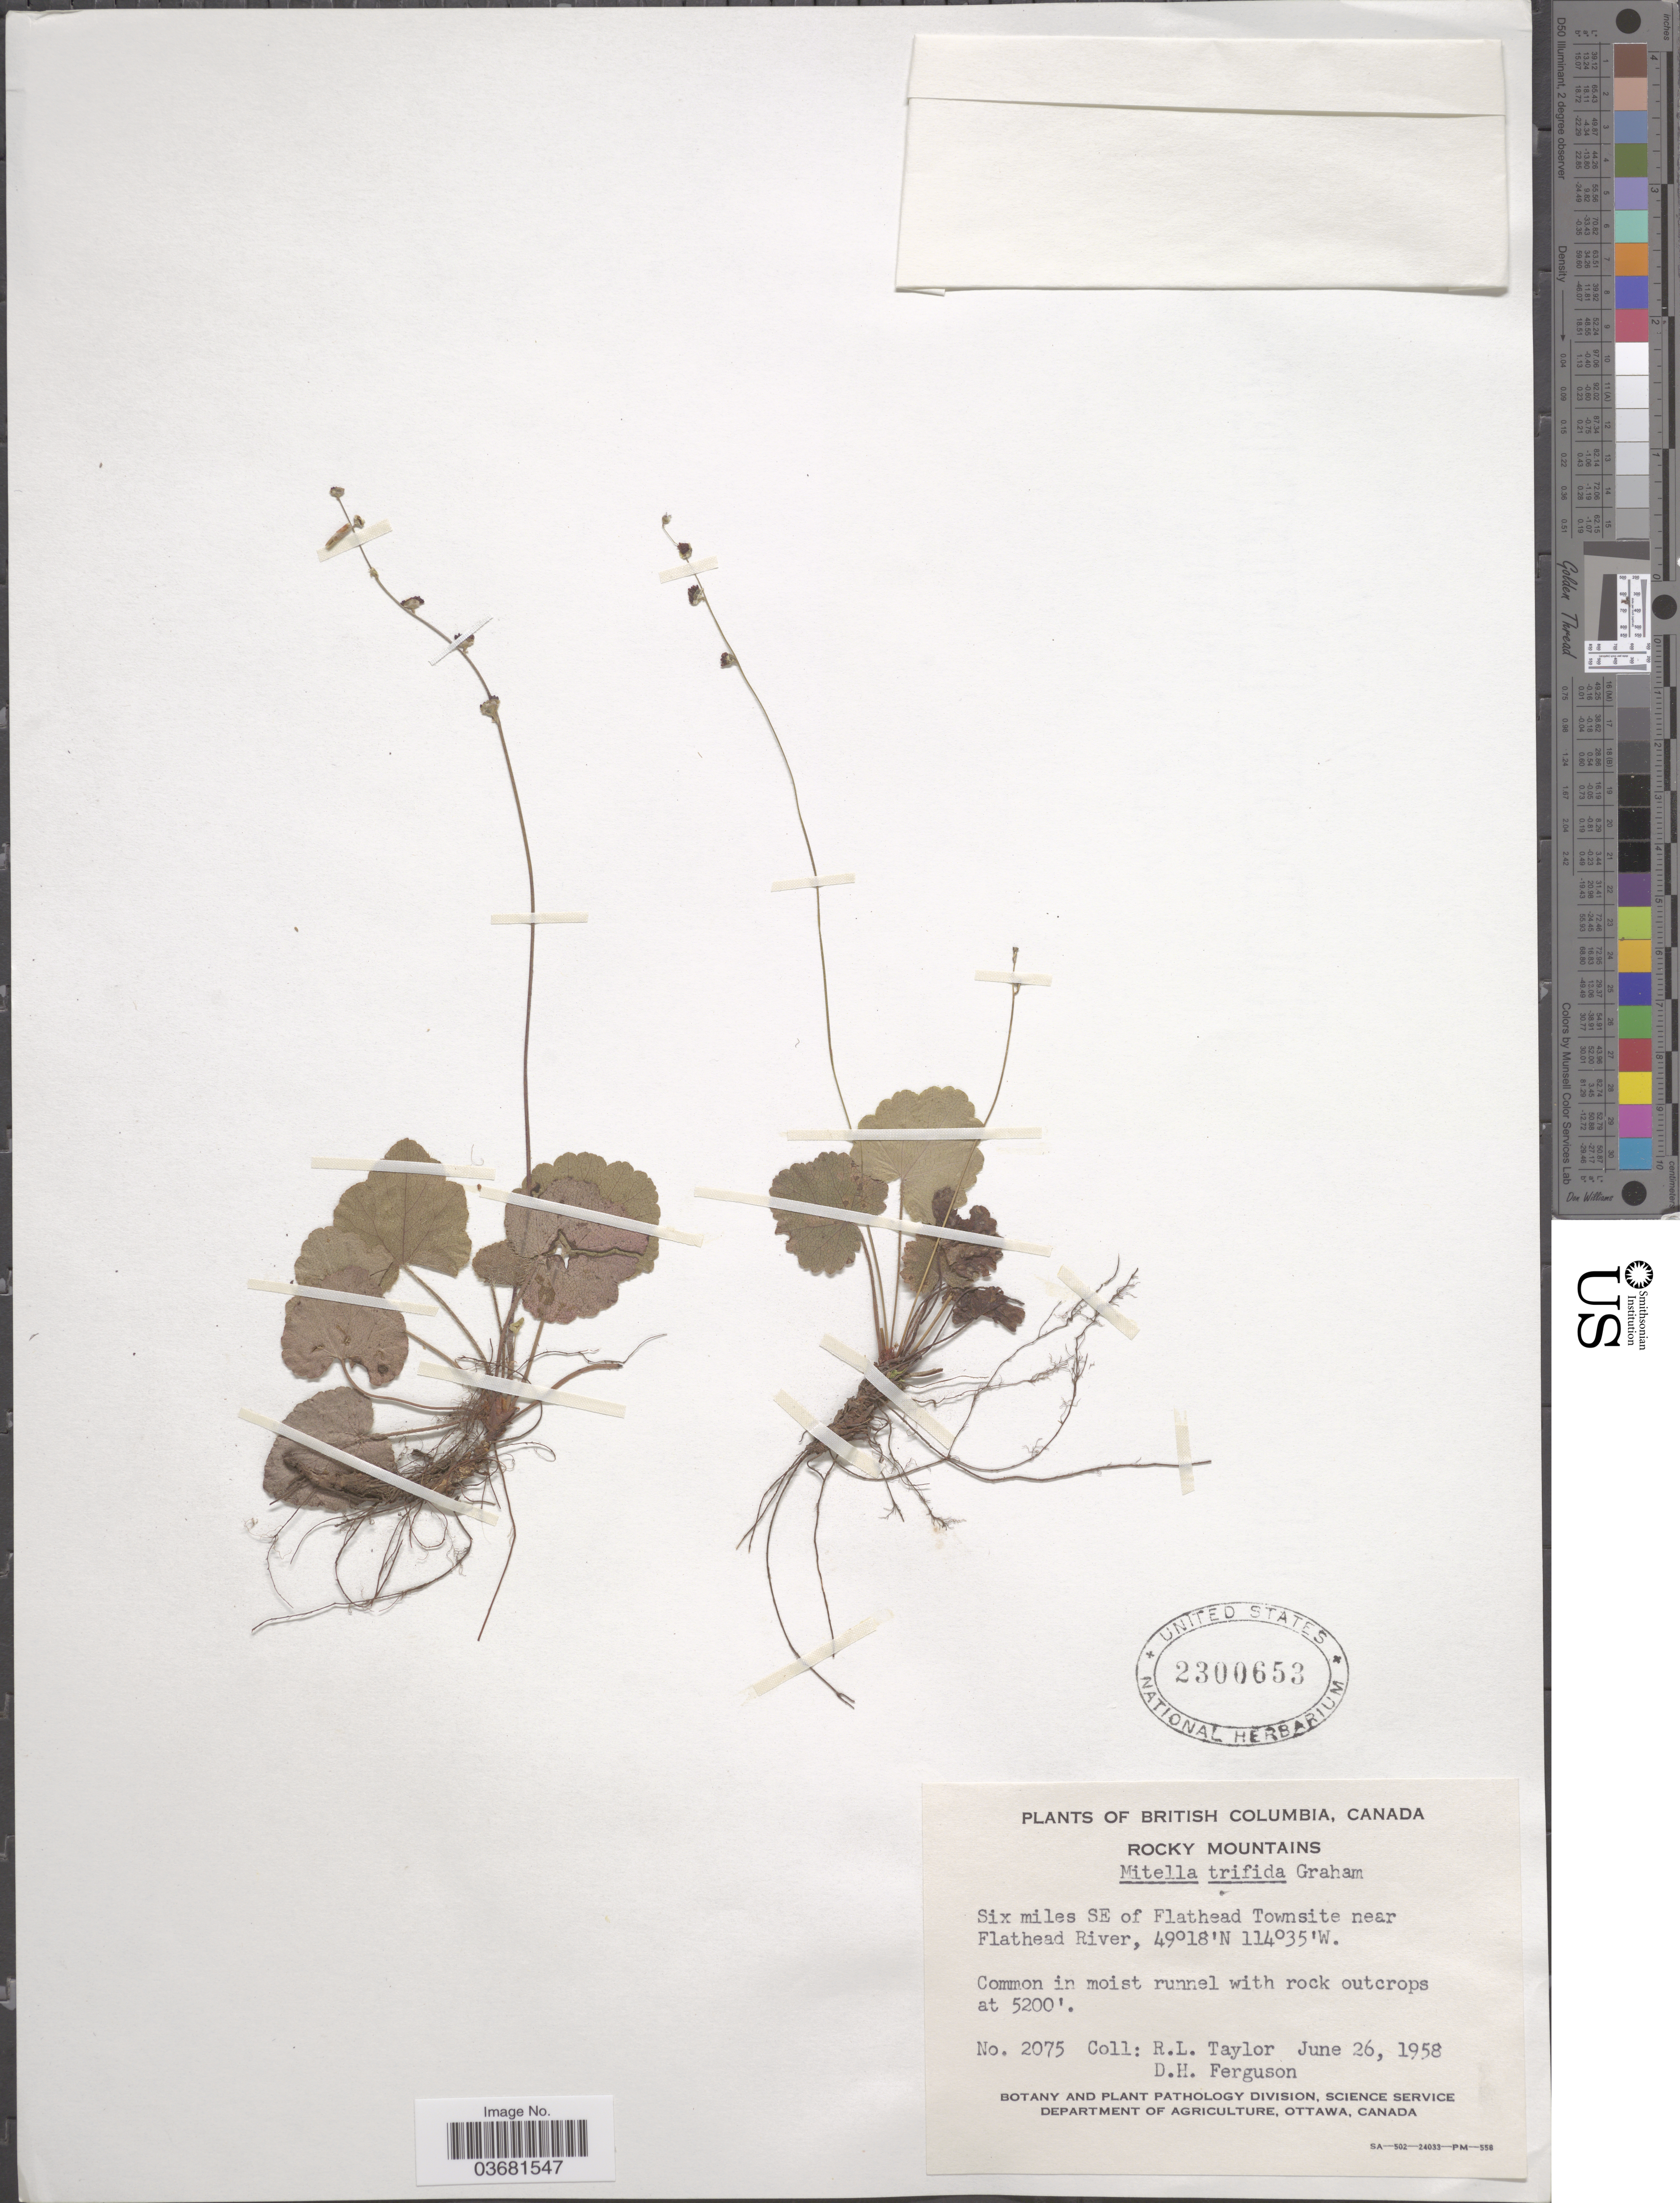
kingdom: Plantae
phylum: Tracheophyta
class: Magnoliopsida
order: Saxifragales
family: Saxifragaceae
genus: Mitella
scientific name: Mitella trifida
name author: Graham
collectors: R. Taylor & D. Ferguson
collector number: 2075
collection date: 1958-06-26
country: Canada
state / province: British Columbia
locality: Rocky Mountains. Six miles SE of Flathead Townsite near Flathead River.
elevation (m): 1585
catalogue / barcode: US 2300653